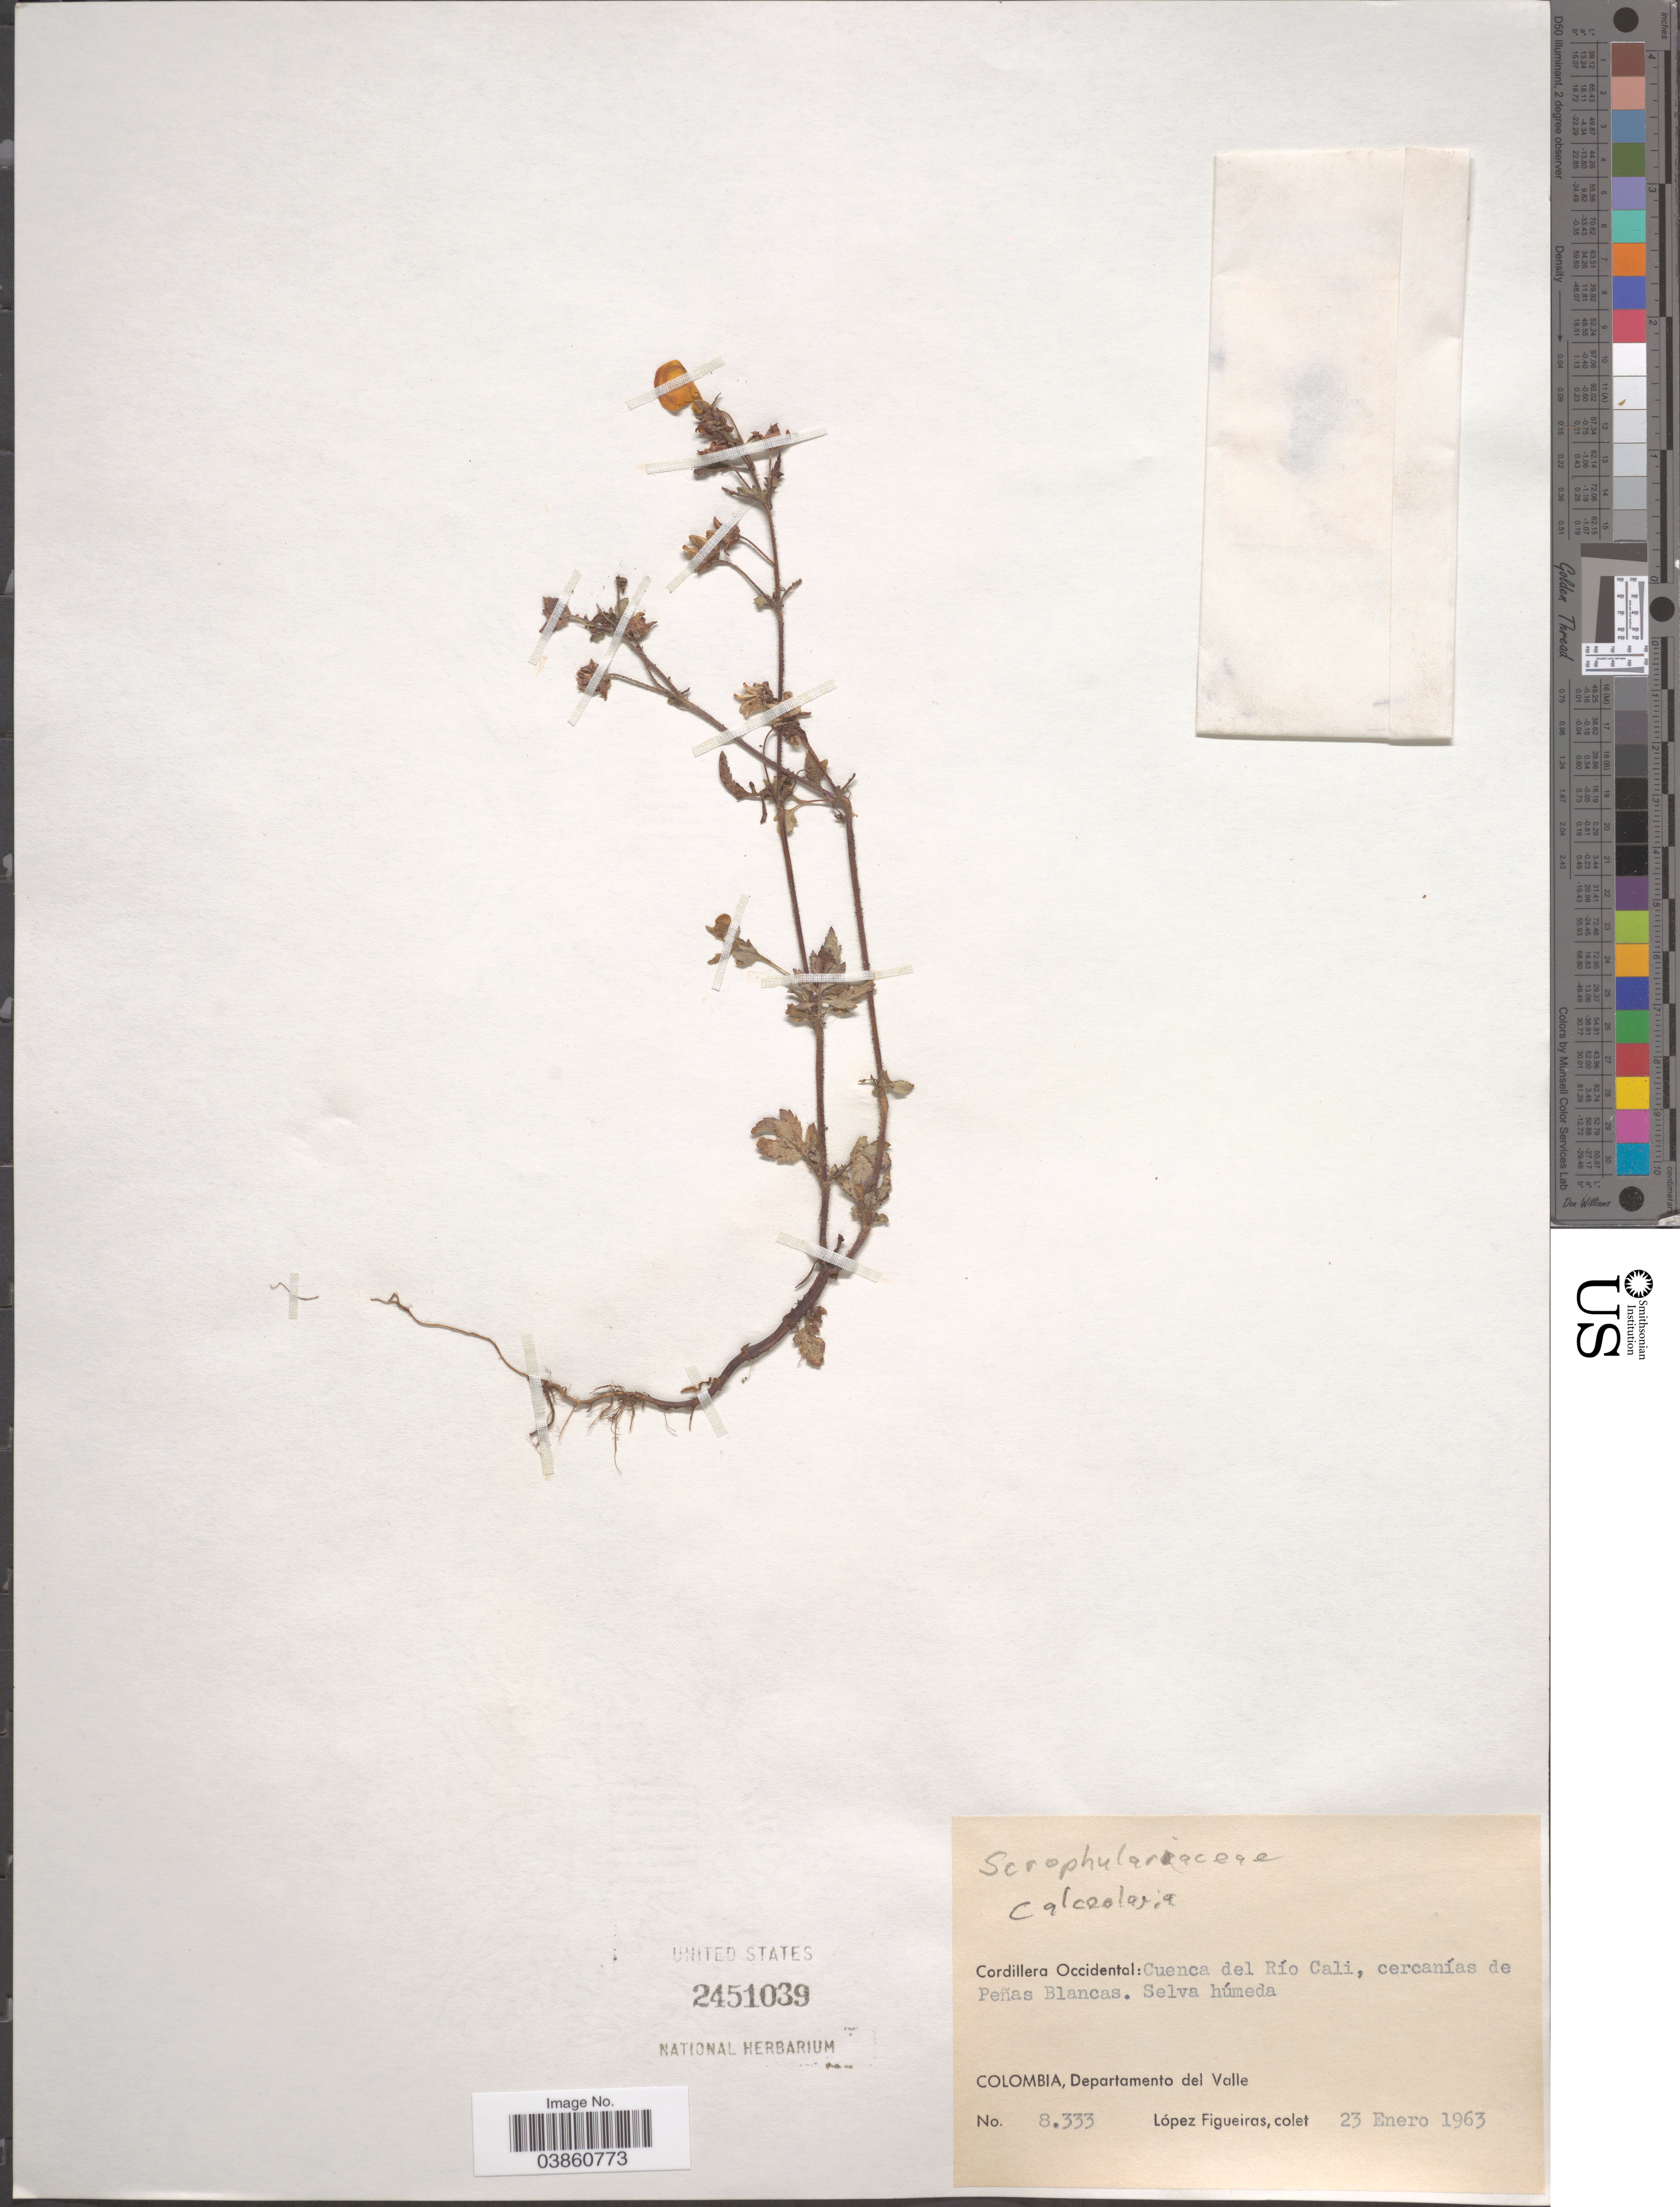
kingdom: Plantae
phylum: Tracheophyta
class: Magnoliopsida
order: Lamiales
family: Calceolariaceae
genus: Calceolaria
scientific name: Calceolaria sp.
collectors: M. López Figueiras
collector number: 8333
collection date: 1963-01-23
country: Colombia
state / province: Valle del Cauca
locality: Cordillera Occidental: Cuenca del Río Cali, cercanías de Peñas Blancas. Selva húmeda. Departamento del Valle.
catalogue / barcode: US 2451039